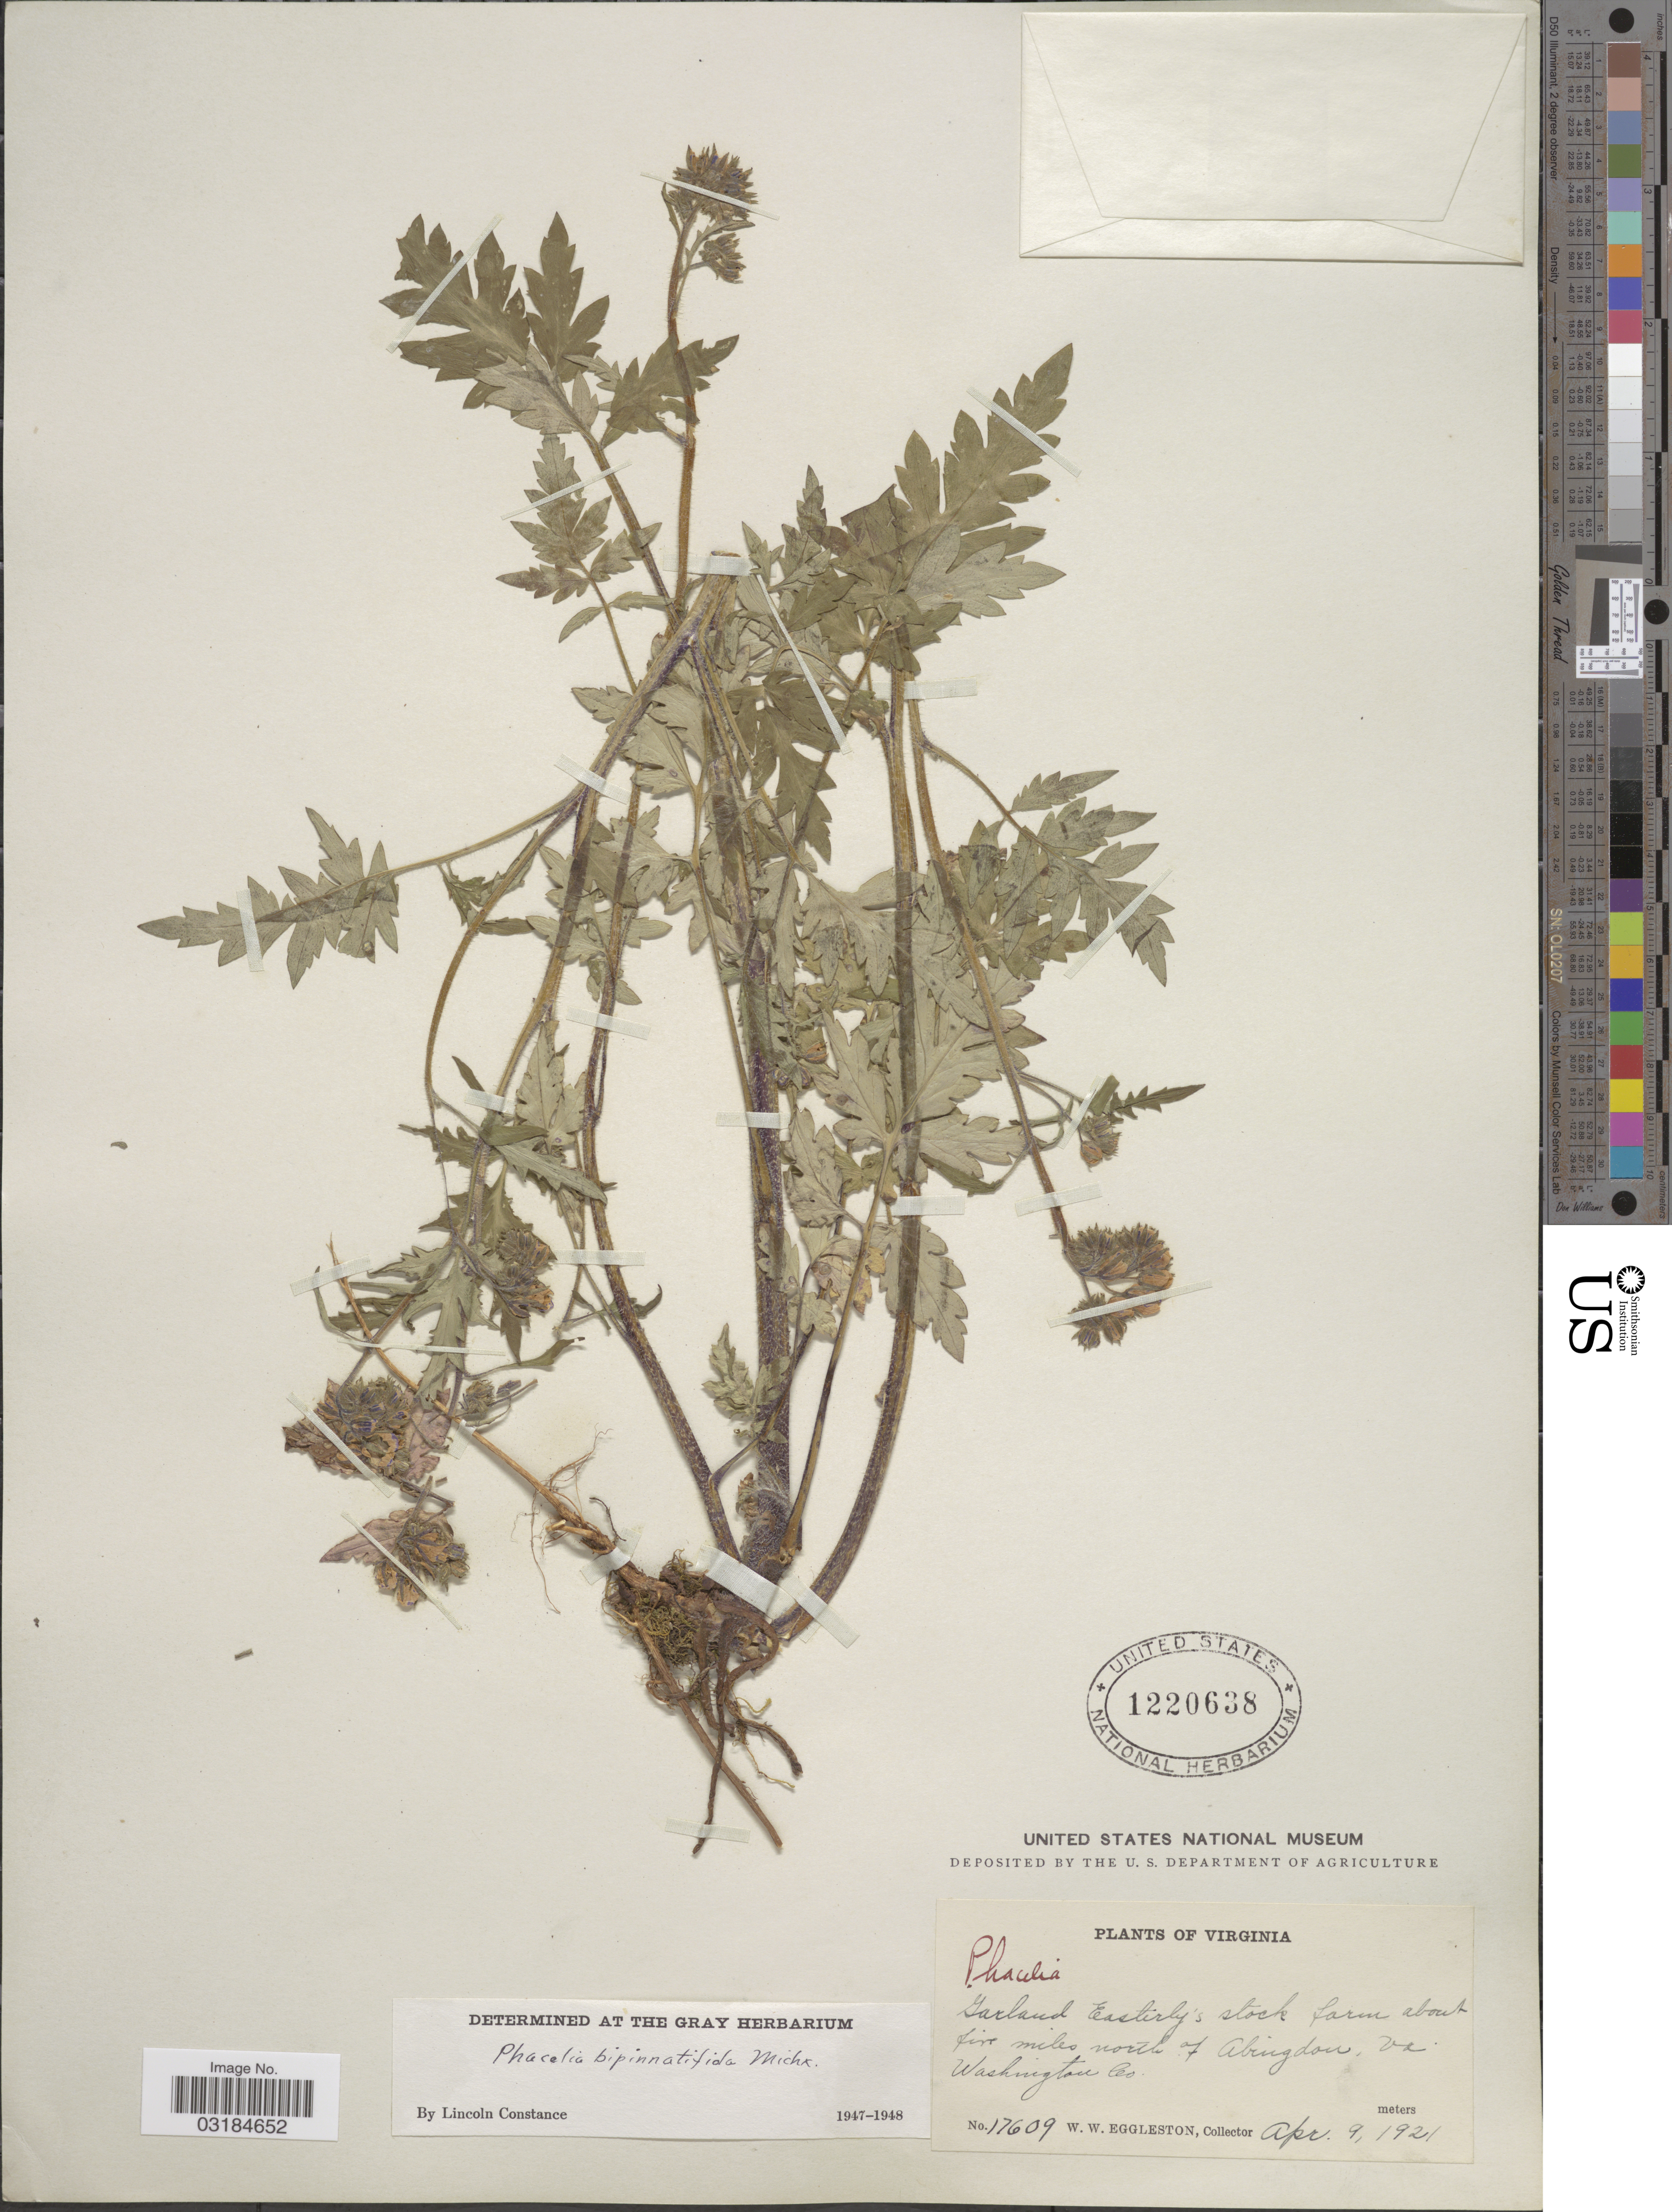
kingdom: Plantae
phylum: Tracheophyta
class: Magnoliopsida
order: Boraginales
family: Hydrophyllaceae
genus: Phacelia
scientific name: Phacelia bipinnatifida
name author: (Atwood) Michx.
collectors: W. W. Eggleston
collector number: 17609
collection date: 1921-04-09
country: United States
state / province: Virginia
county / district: Washington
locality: Garland Easterly's stock farm about five miles north of Abingdon, Washington Co.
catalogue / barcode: US 1220638